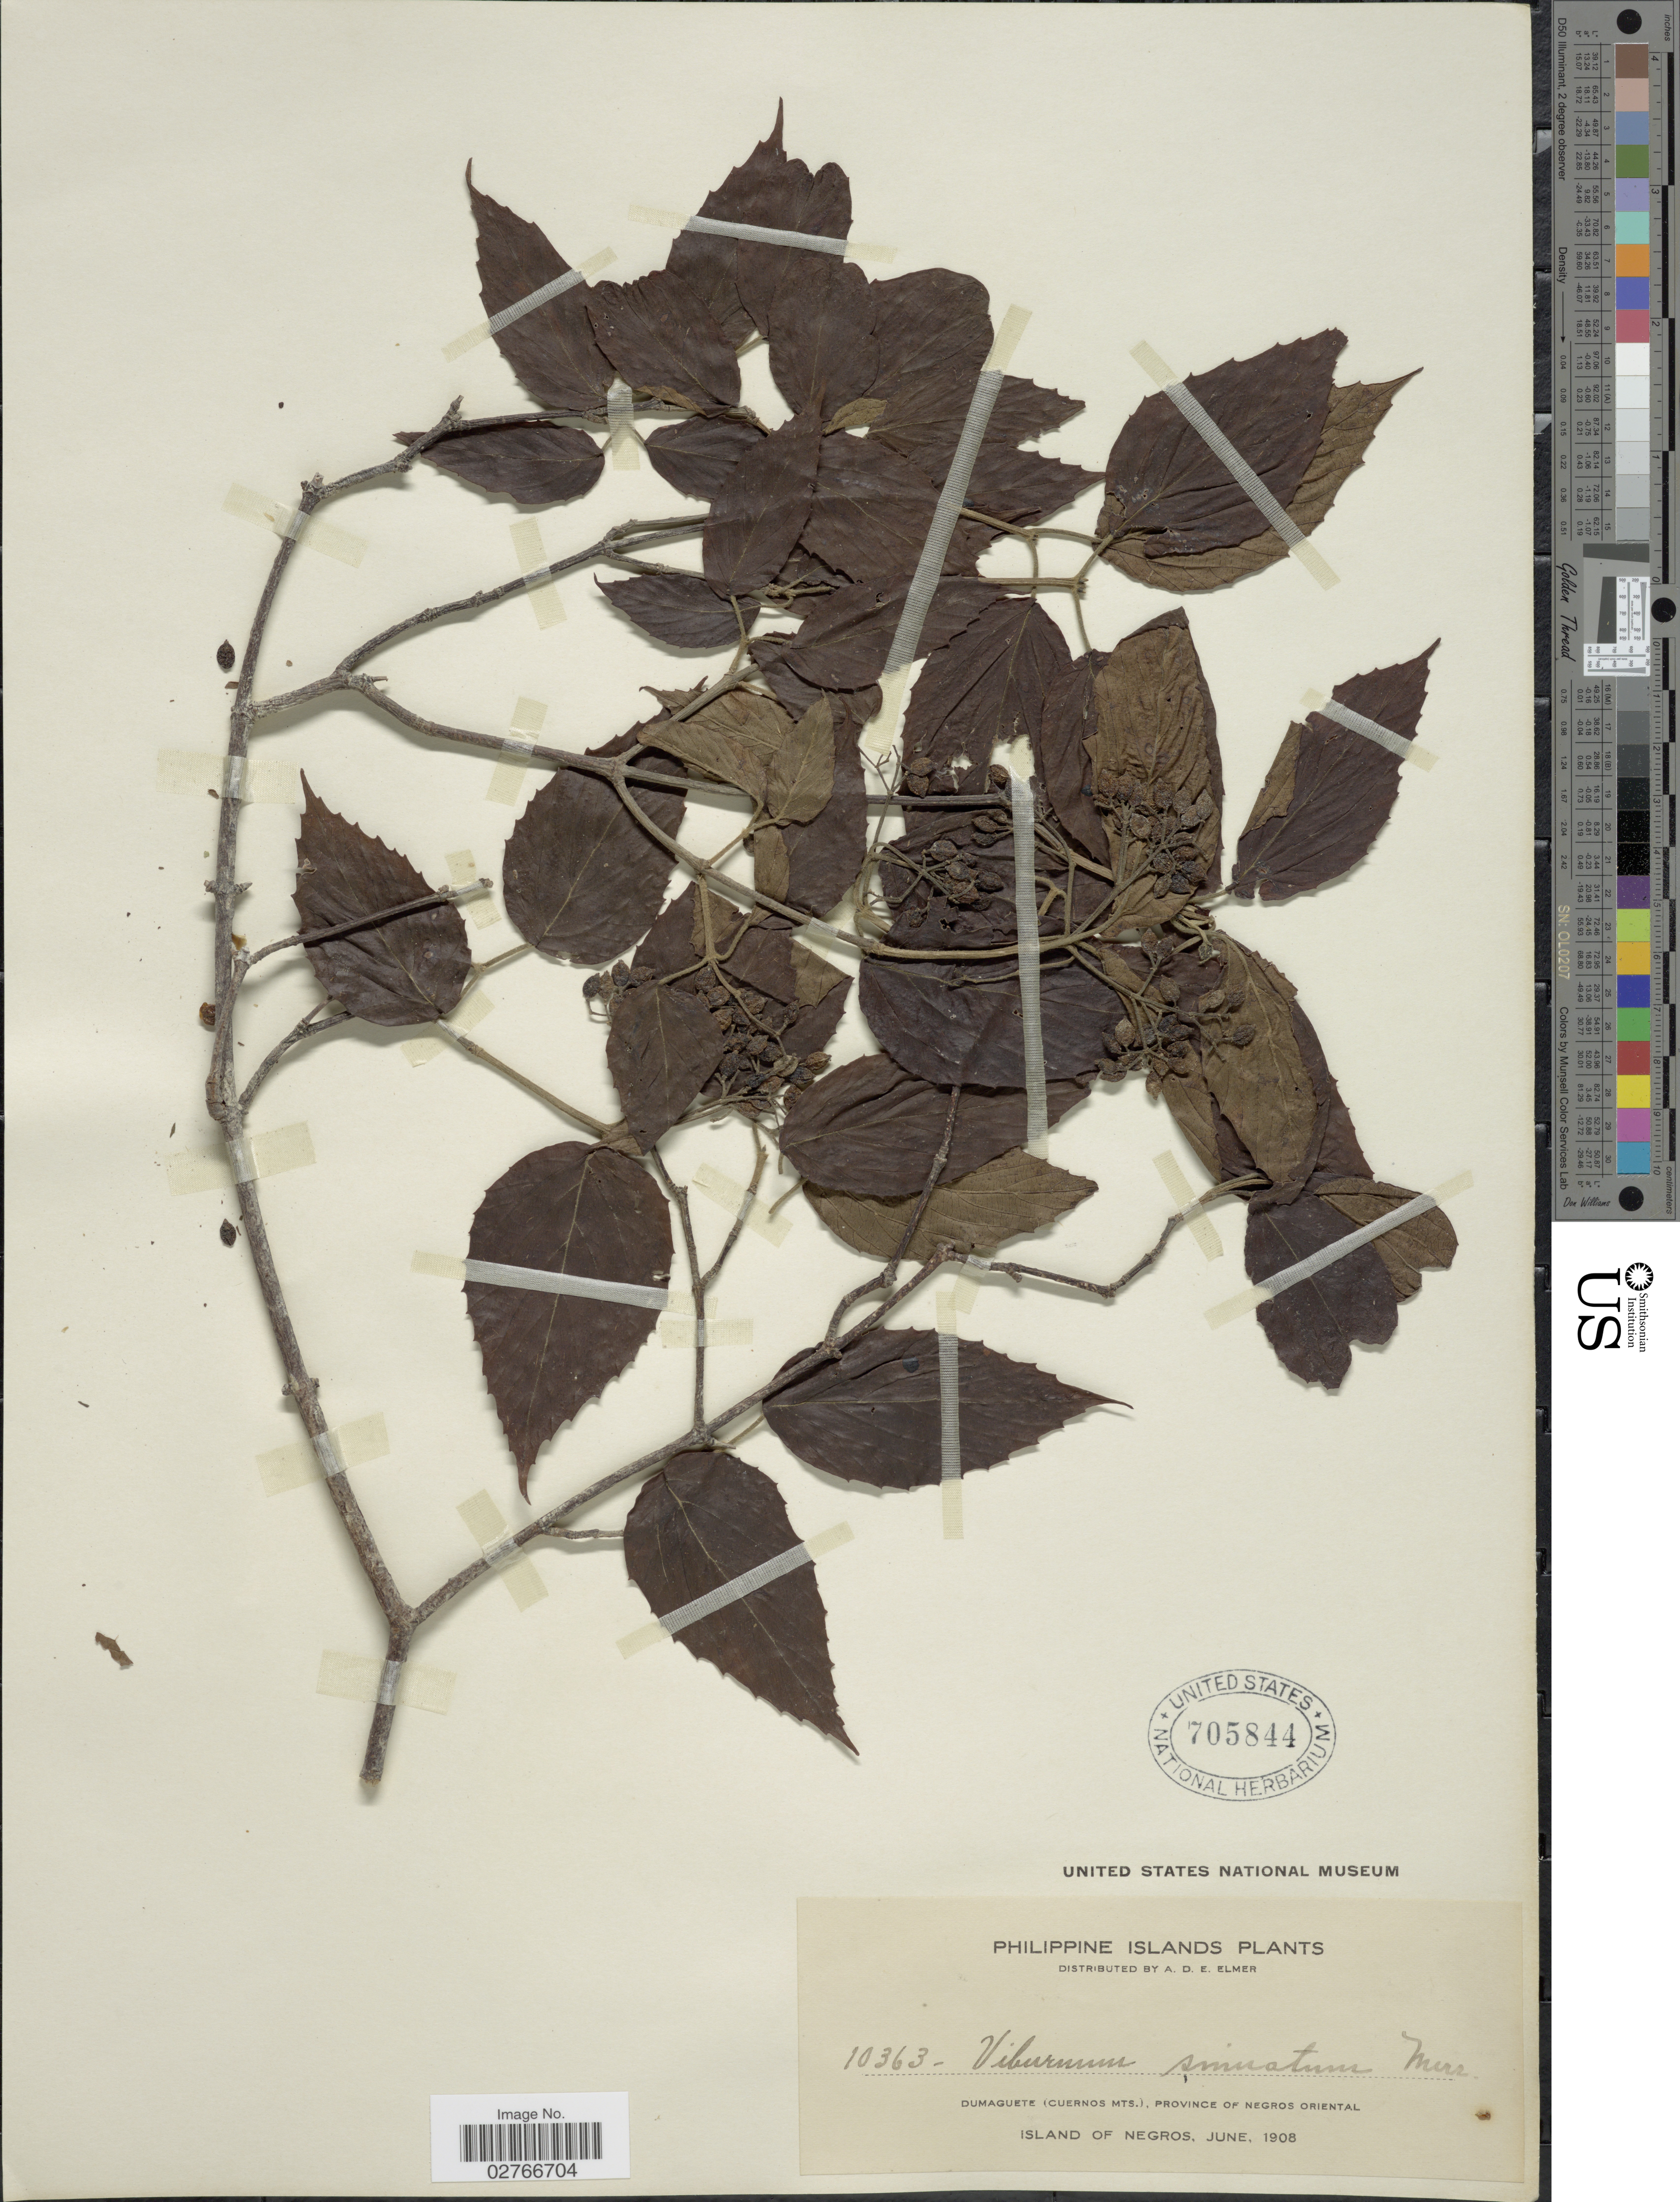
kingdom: Plantae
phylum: Tracheophyta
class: Magnoliopsida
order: Dipsacales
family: Viburnaceae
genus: Viburnum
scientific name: Viburnum sinuatum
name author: Merr.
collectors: A. D. E. Elmer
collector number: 10363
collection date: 1908-06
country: Philippines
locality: Dumaguete (Cuernos Mts.), Province of Negros Oriental.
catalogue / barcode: US 705844